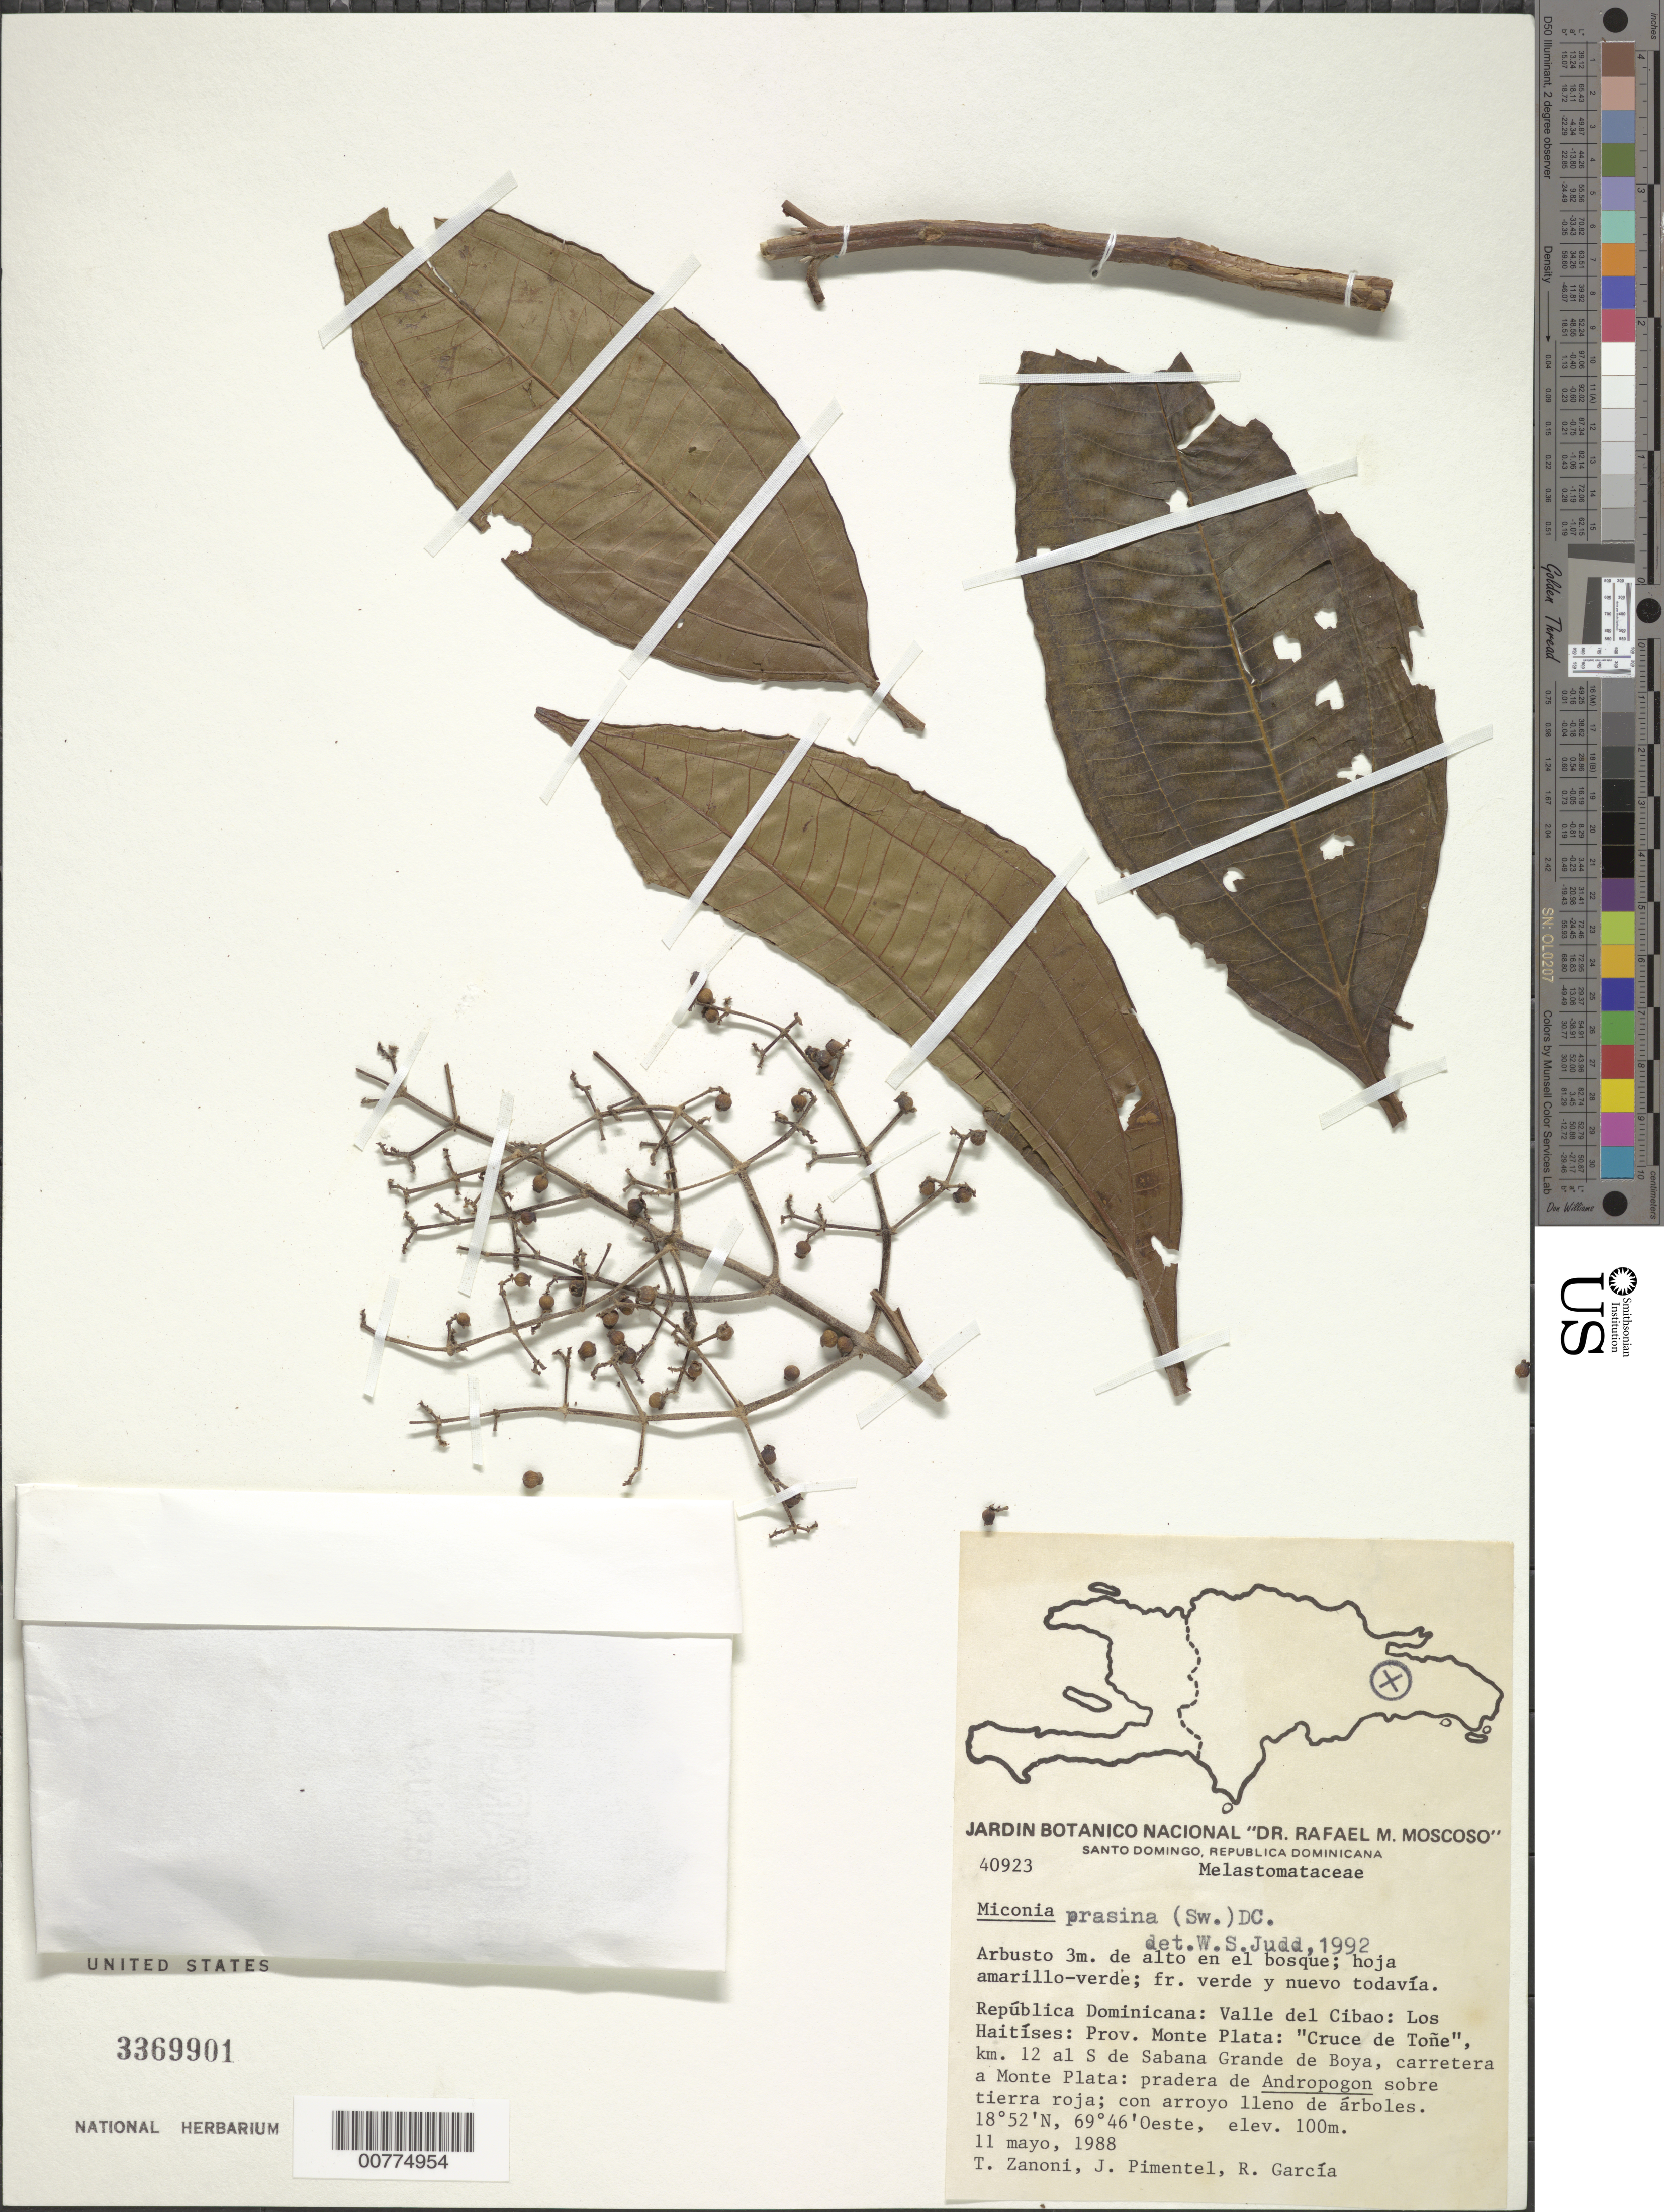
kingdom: Plantae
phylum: Tracheophyta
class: Magnoliopsida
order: Myrtales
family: Melastomataceae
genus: Miconia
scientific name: Miconia prasina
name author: (Sw.) DC.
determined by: Judd, Walter S.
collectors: T. A. Zanoni, J. Pimentel & R. G. García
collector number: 40923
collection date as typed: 11 May 1988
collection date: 1988-05-11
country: Dominican Republic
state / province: Monte Plata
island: Hispaniola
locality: Cibao Valley, Los Haitíses, "Cruce de Toñe", km 12 S of Sabana Grande de Boya, road to Monte Plata.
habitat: Banks of forest; meadow of Andropogon over red soil; with stream full of trees.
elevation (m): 100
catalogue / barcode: US 3369901